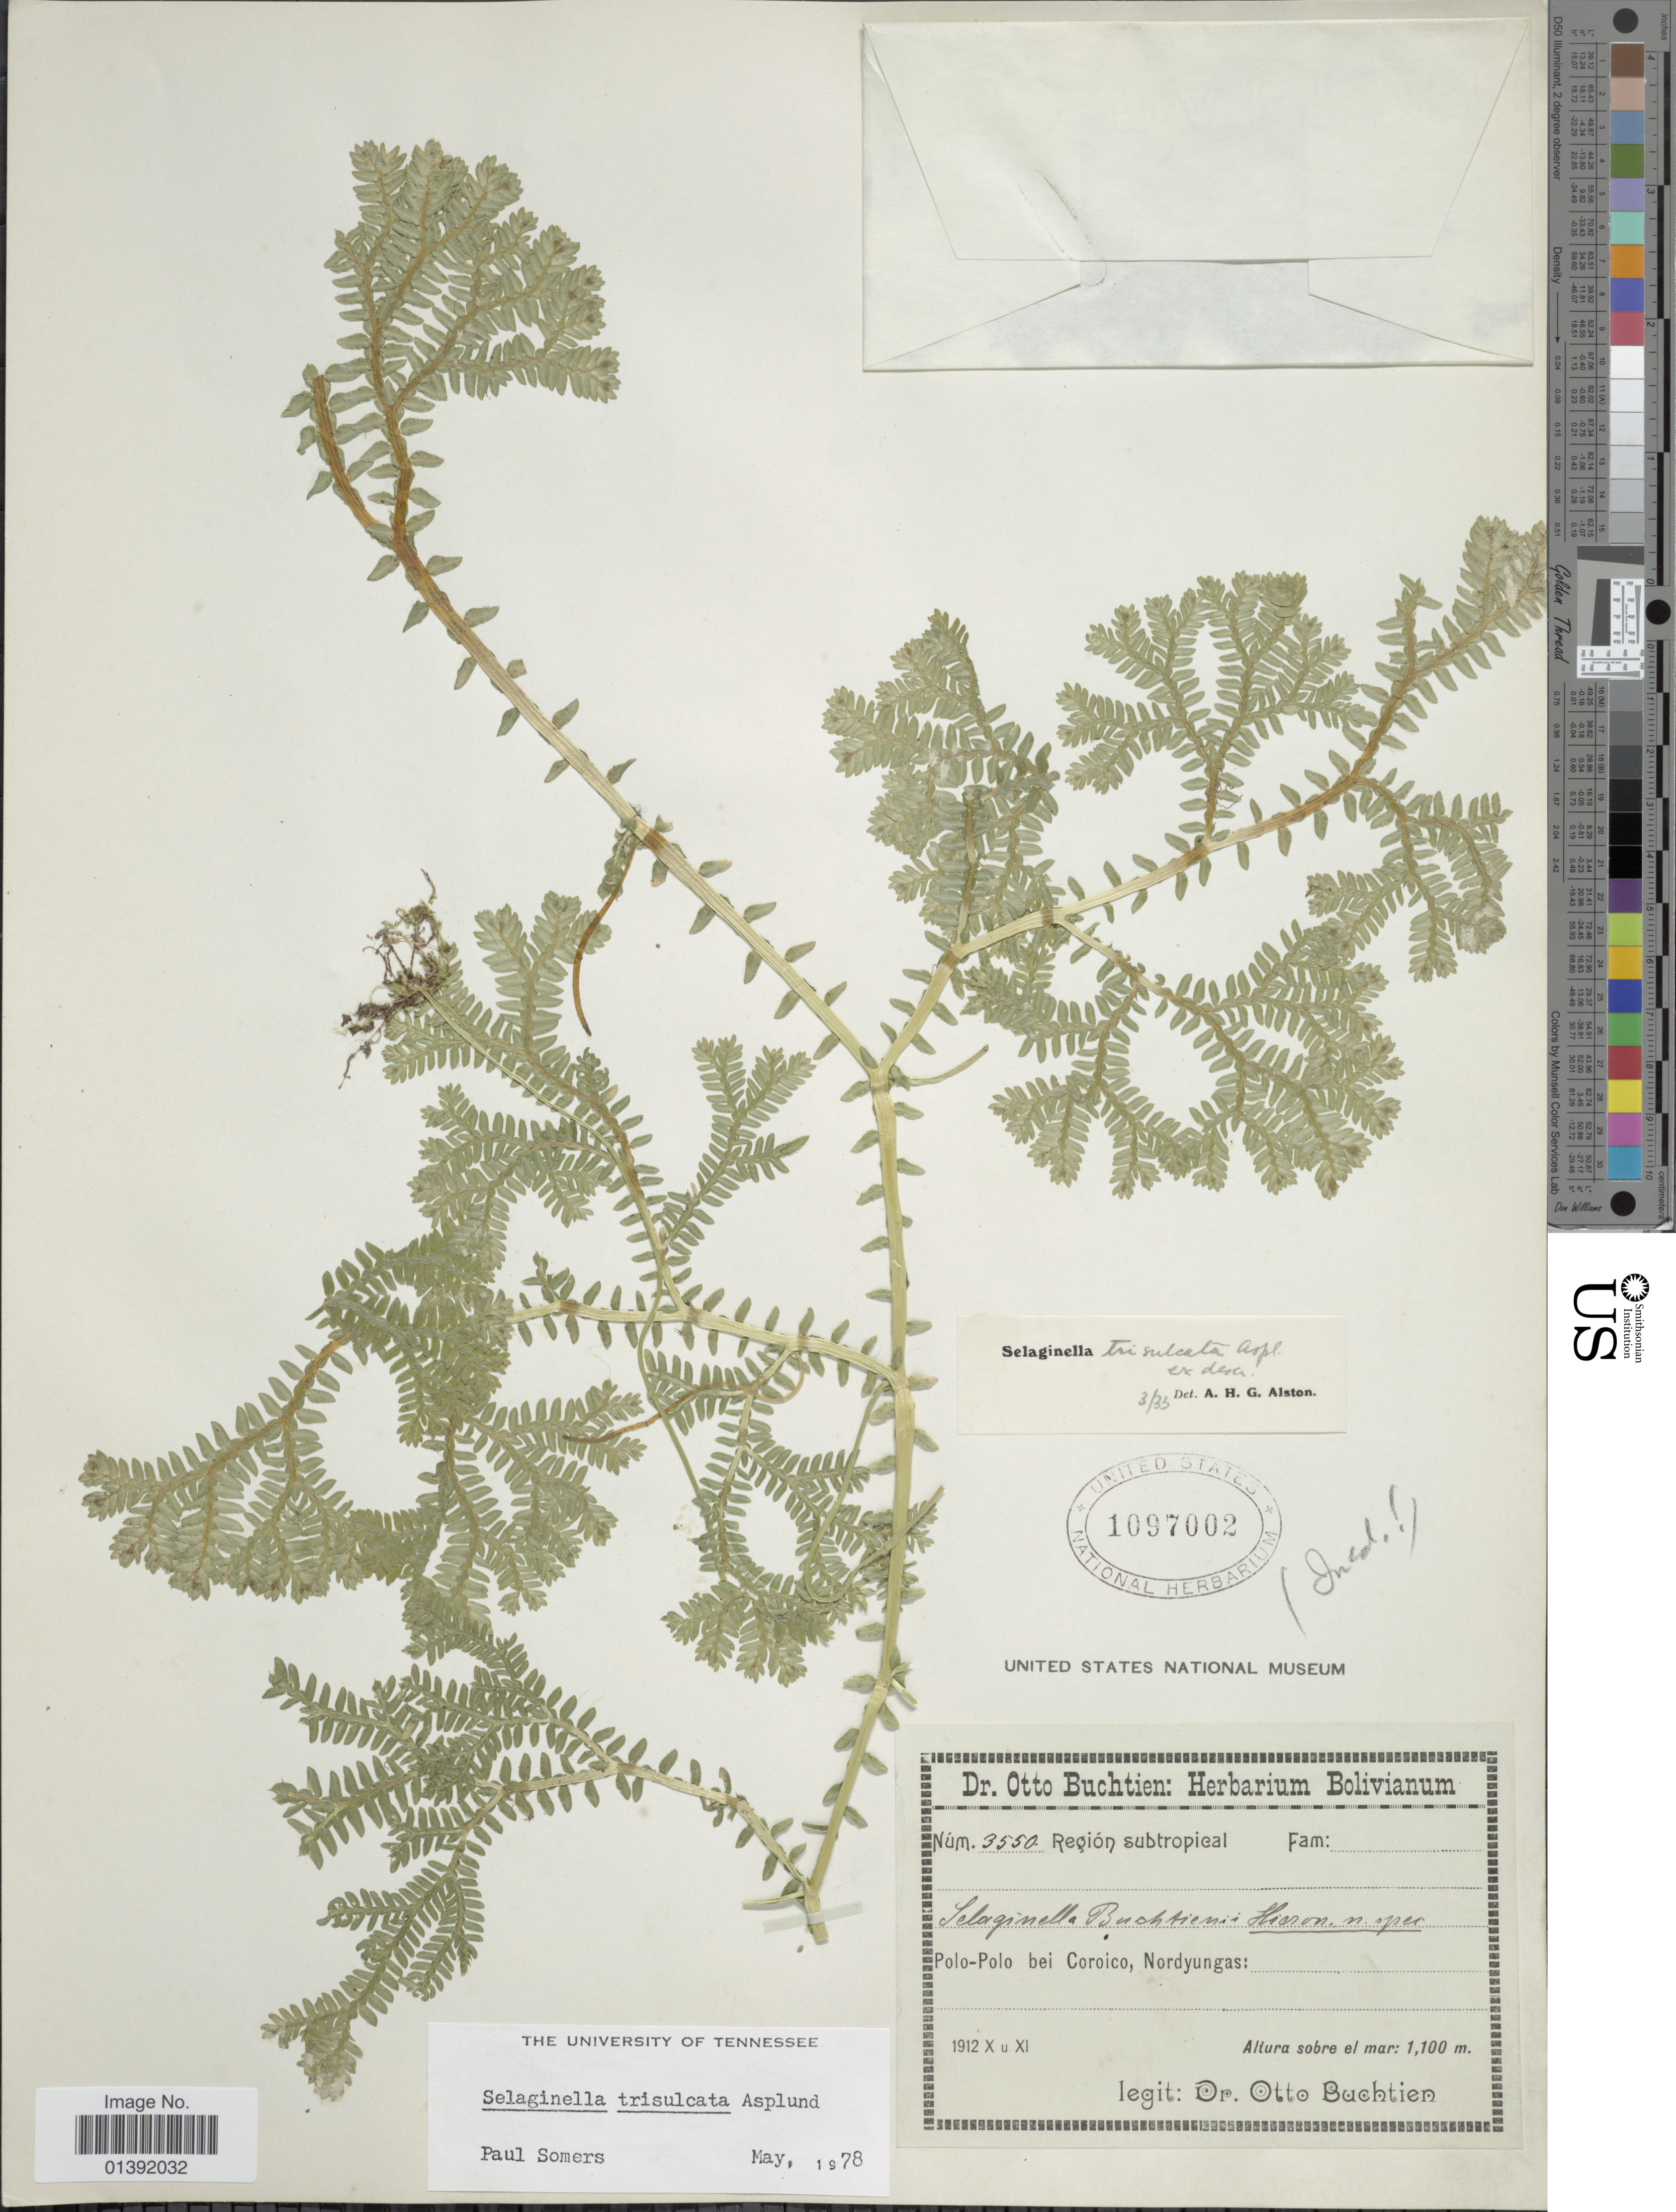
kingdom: Plantae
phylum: Tracheophyta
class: Lycopodiopsida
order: Selaginellales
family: Selaginellaceae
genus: Selaginella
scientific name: Selaginella trisulcata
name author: Aspl.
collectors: O. Buchtien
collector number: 3550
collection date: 1912-10/1912-11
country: Bolivia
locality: Polo-Polo bei Coroico, Nordyungas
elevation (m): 1100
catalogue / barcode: US 1097002